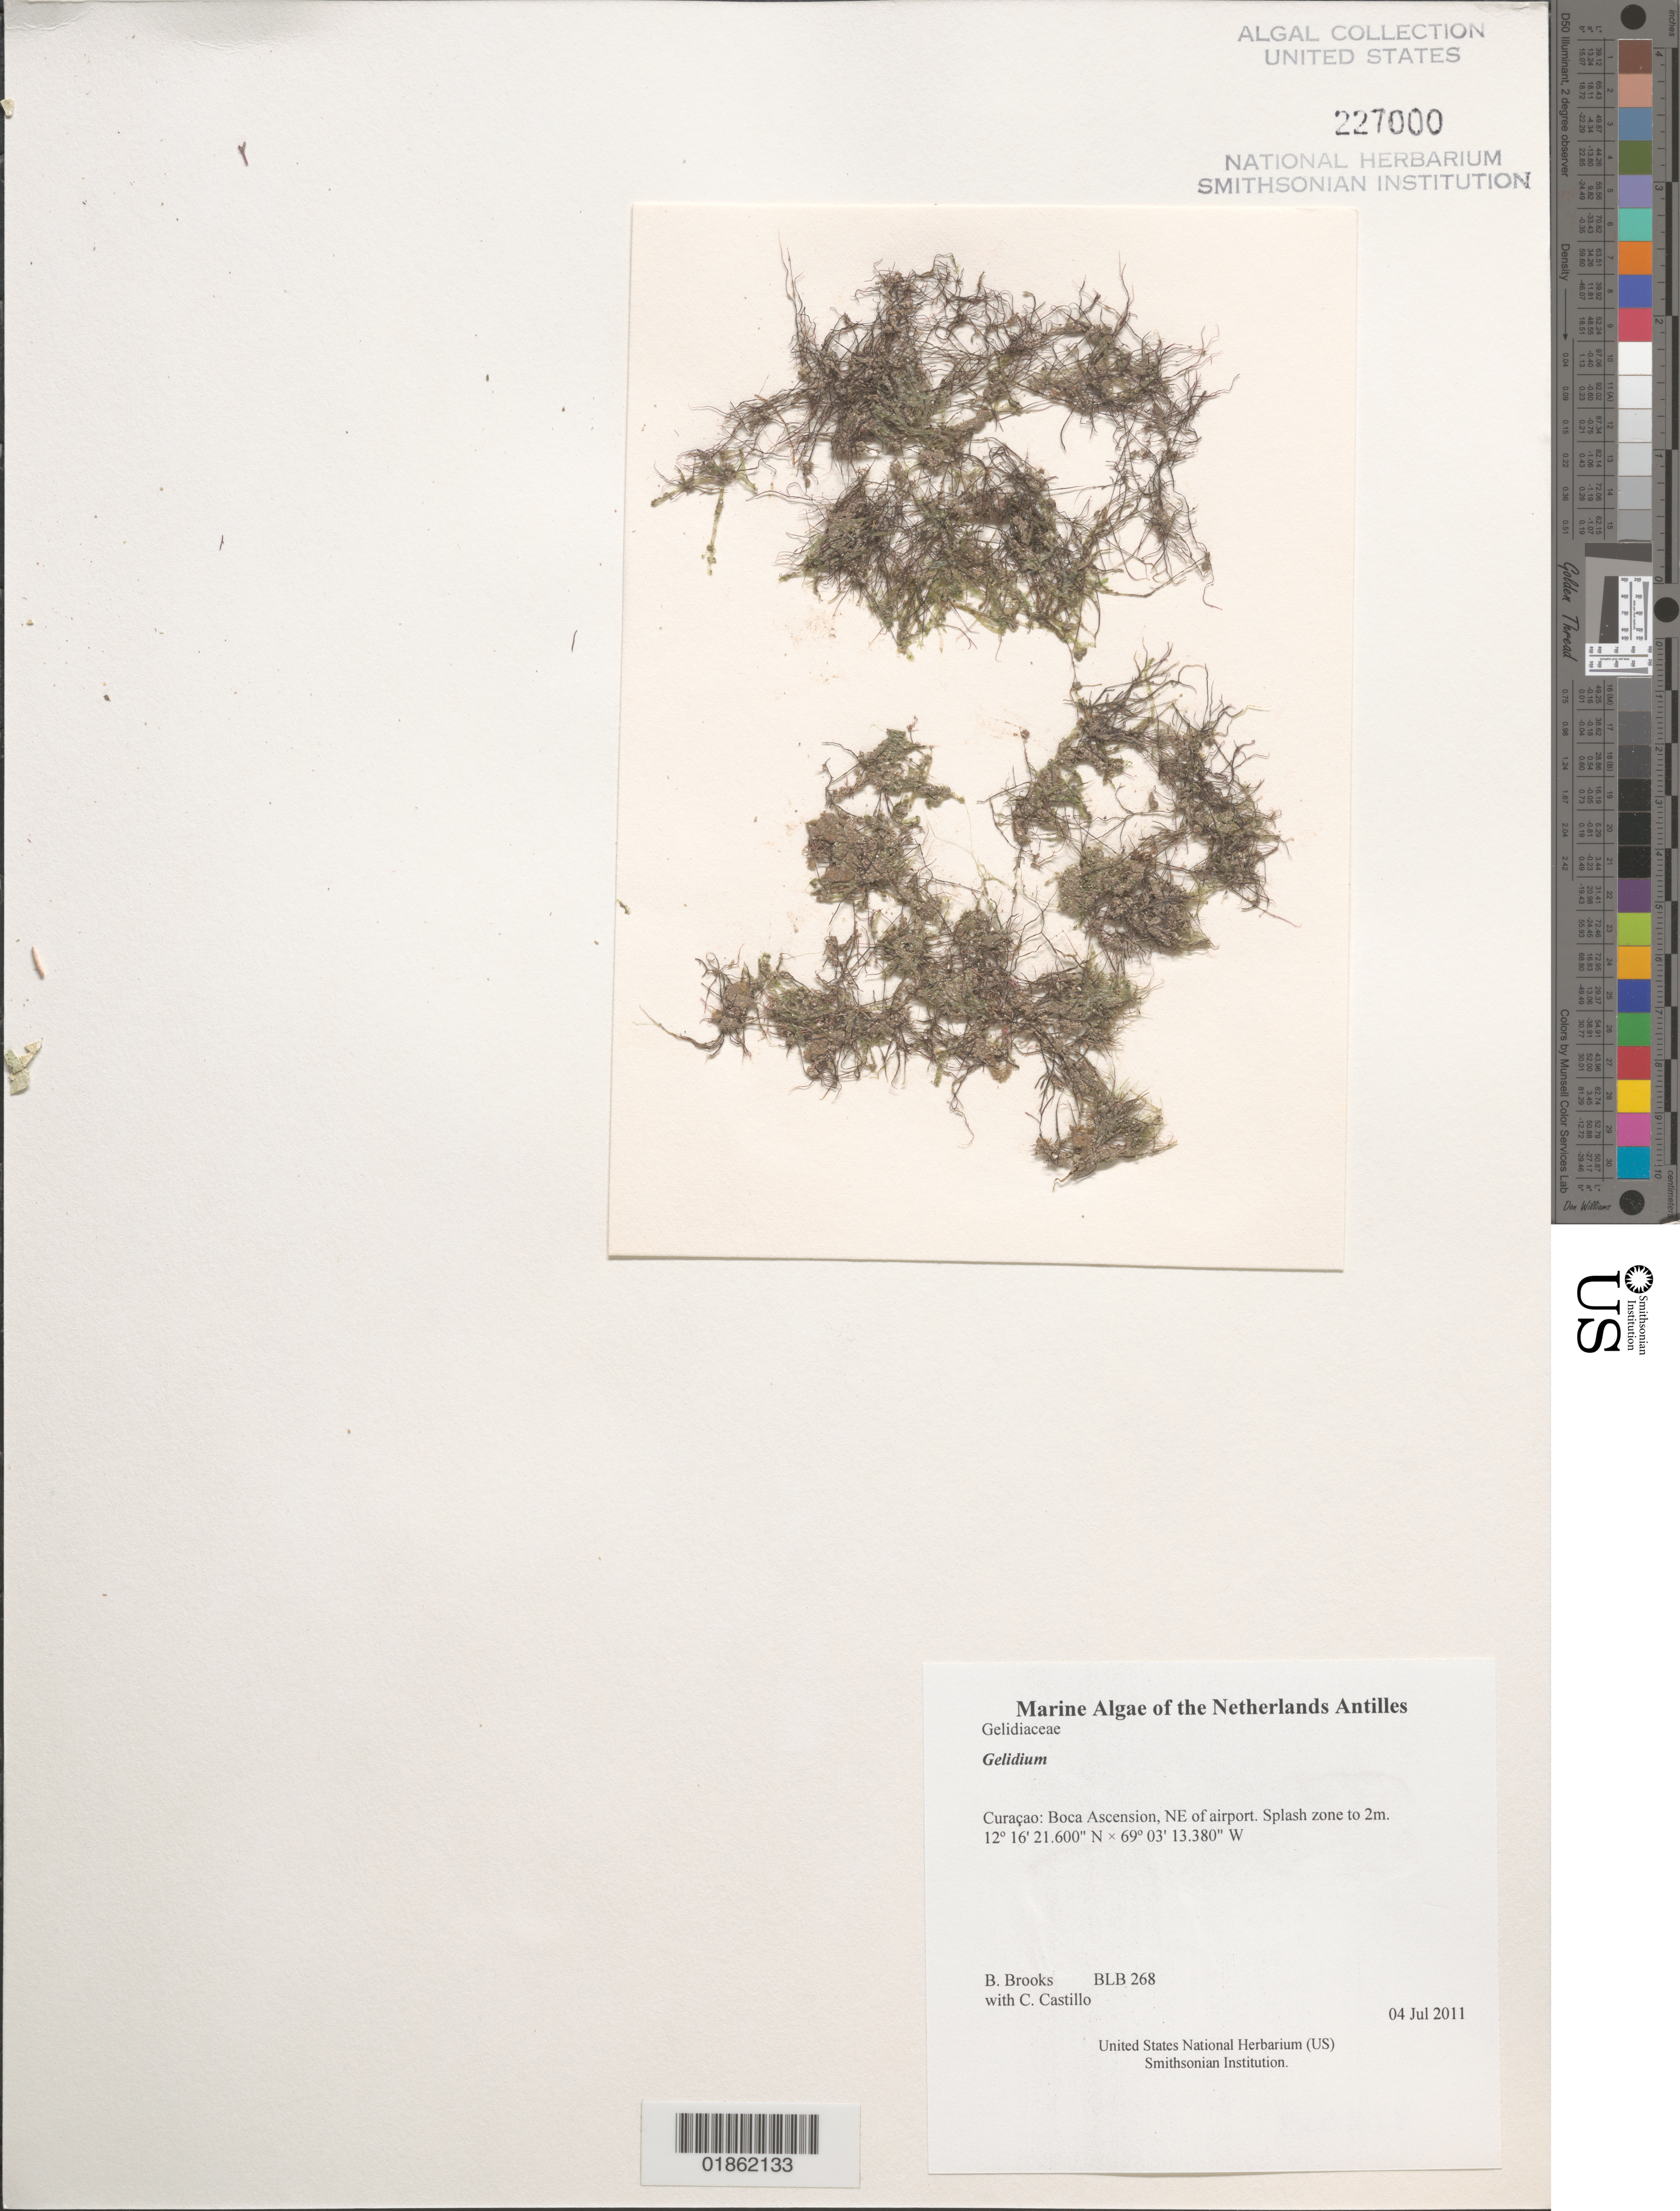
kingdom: Plantae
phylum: Rhodophyta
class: Florideophyceae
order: Gelidiales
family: Gelidiaceae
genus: Gelidium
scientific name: Gelidium sp.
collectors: B. Brooks & C. Castillo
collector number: BLB 268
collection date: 2011-07-04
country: Curaçao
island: Curaçao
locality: Boca Ascension, NE of airport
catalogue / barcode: US 227000